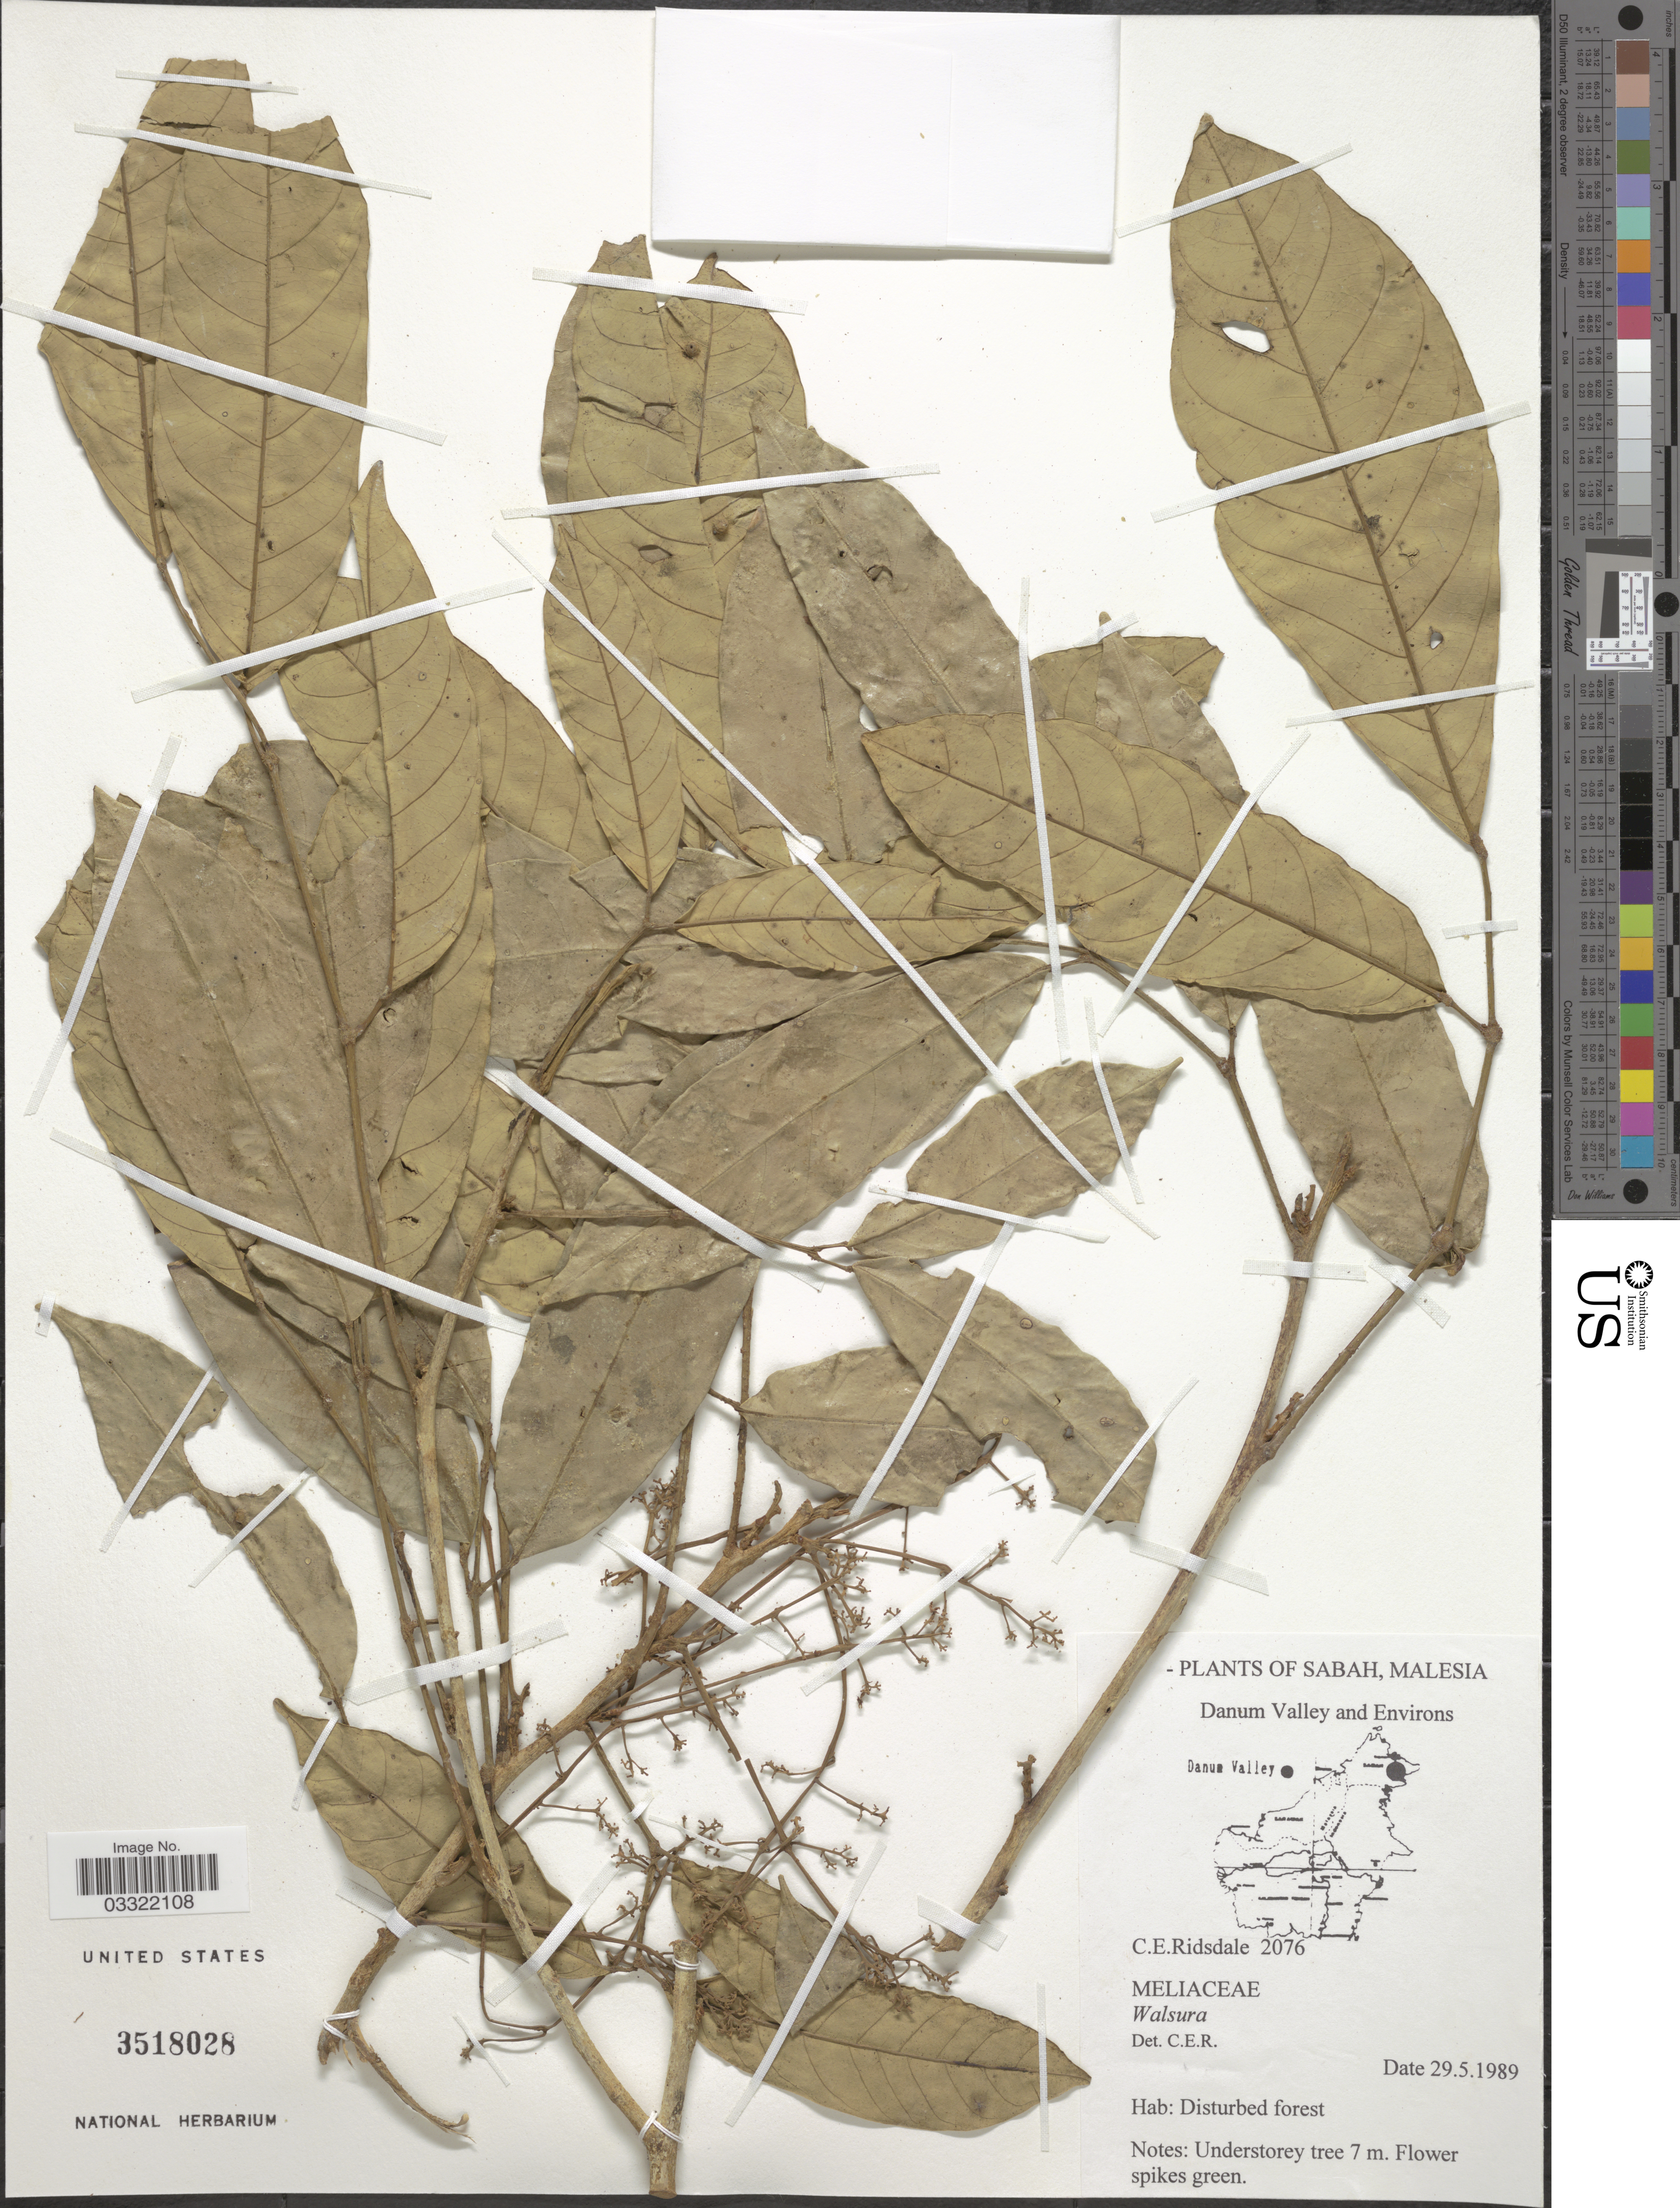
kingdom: Plantae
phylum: Tracheophyta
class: Magnoliopsida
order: Sapindales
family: Meliaceae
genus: Walsura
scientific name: Walsura sp.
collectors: C. E. Ridsdale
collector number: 2076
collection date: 1989-05-29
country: Malaysia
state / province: Sabah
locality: Danum Valley and Environs.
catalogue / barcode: US 3518028